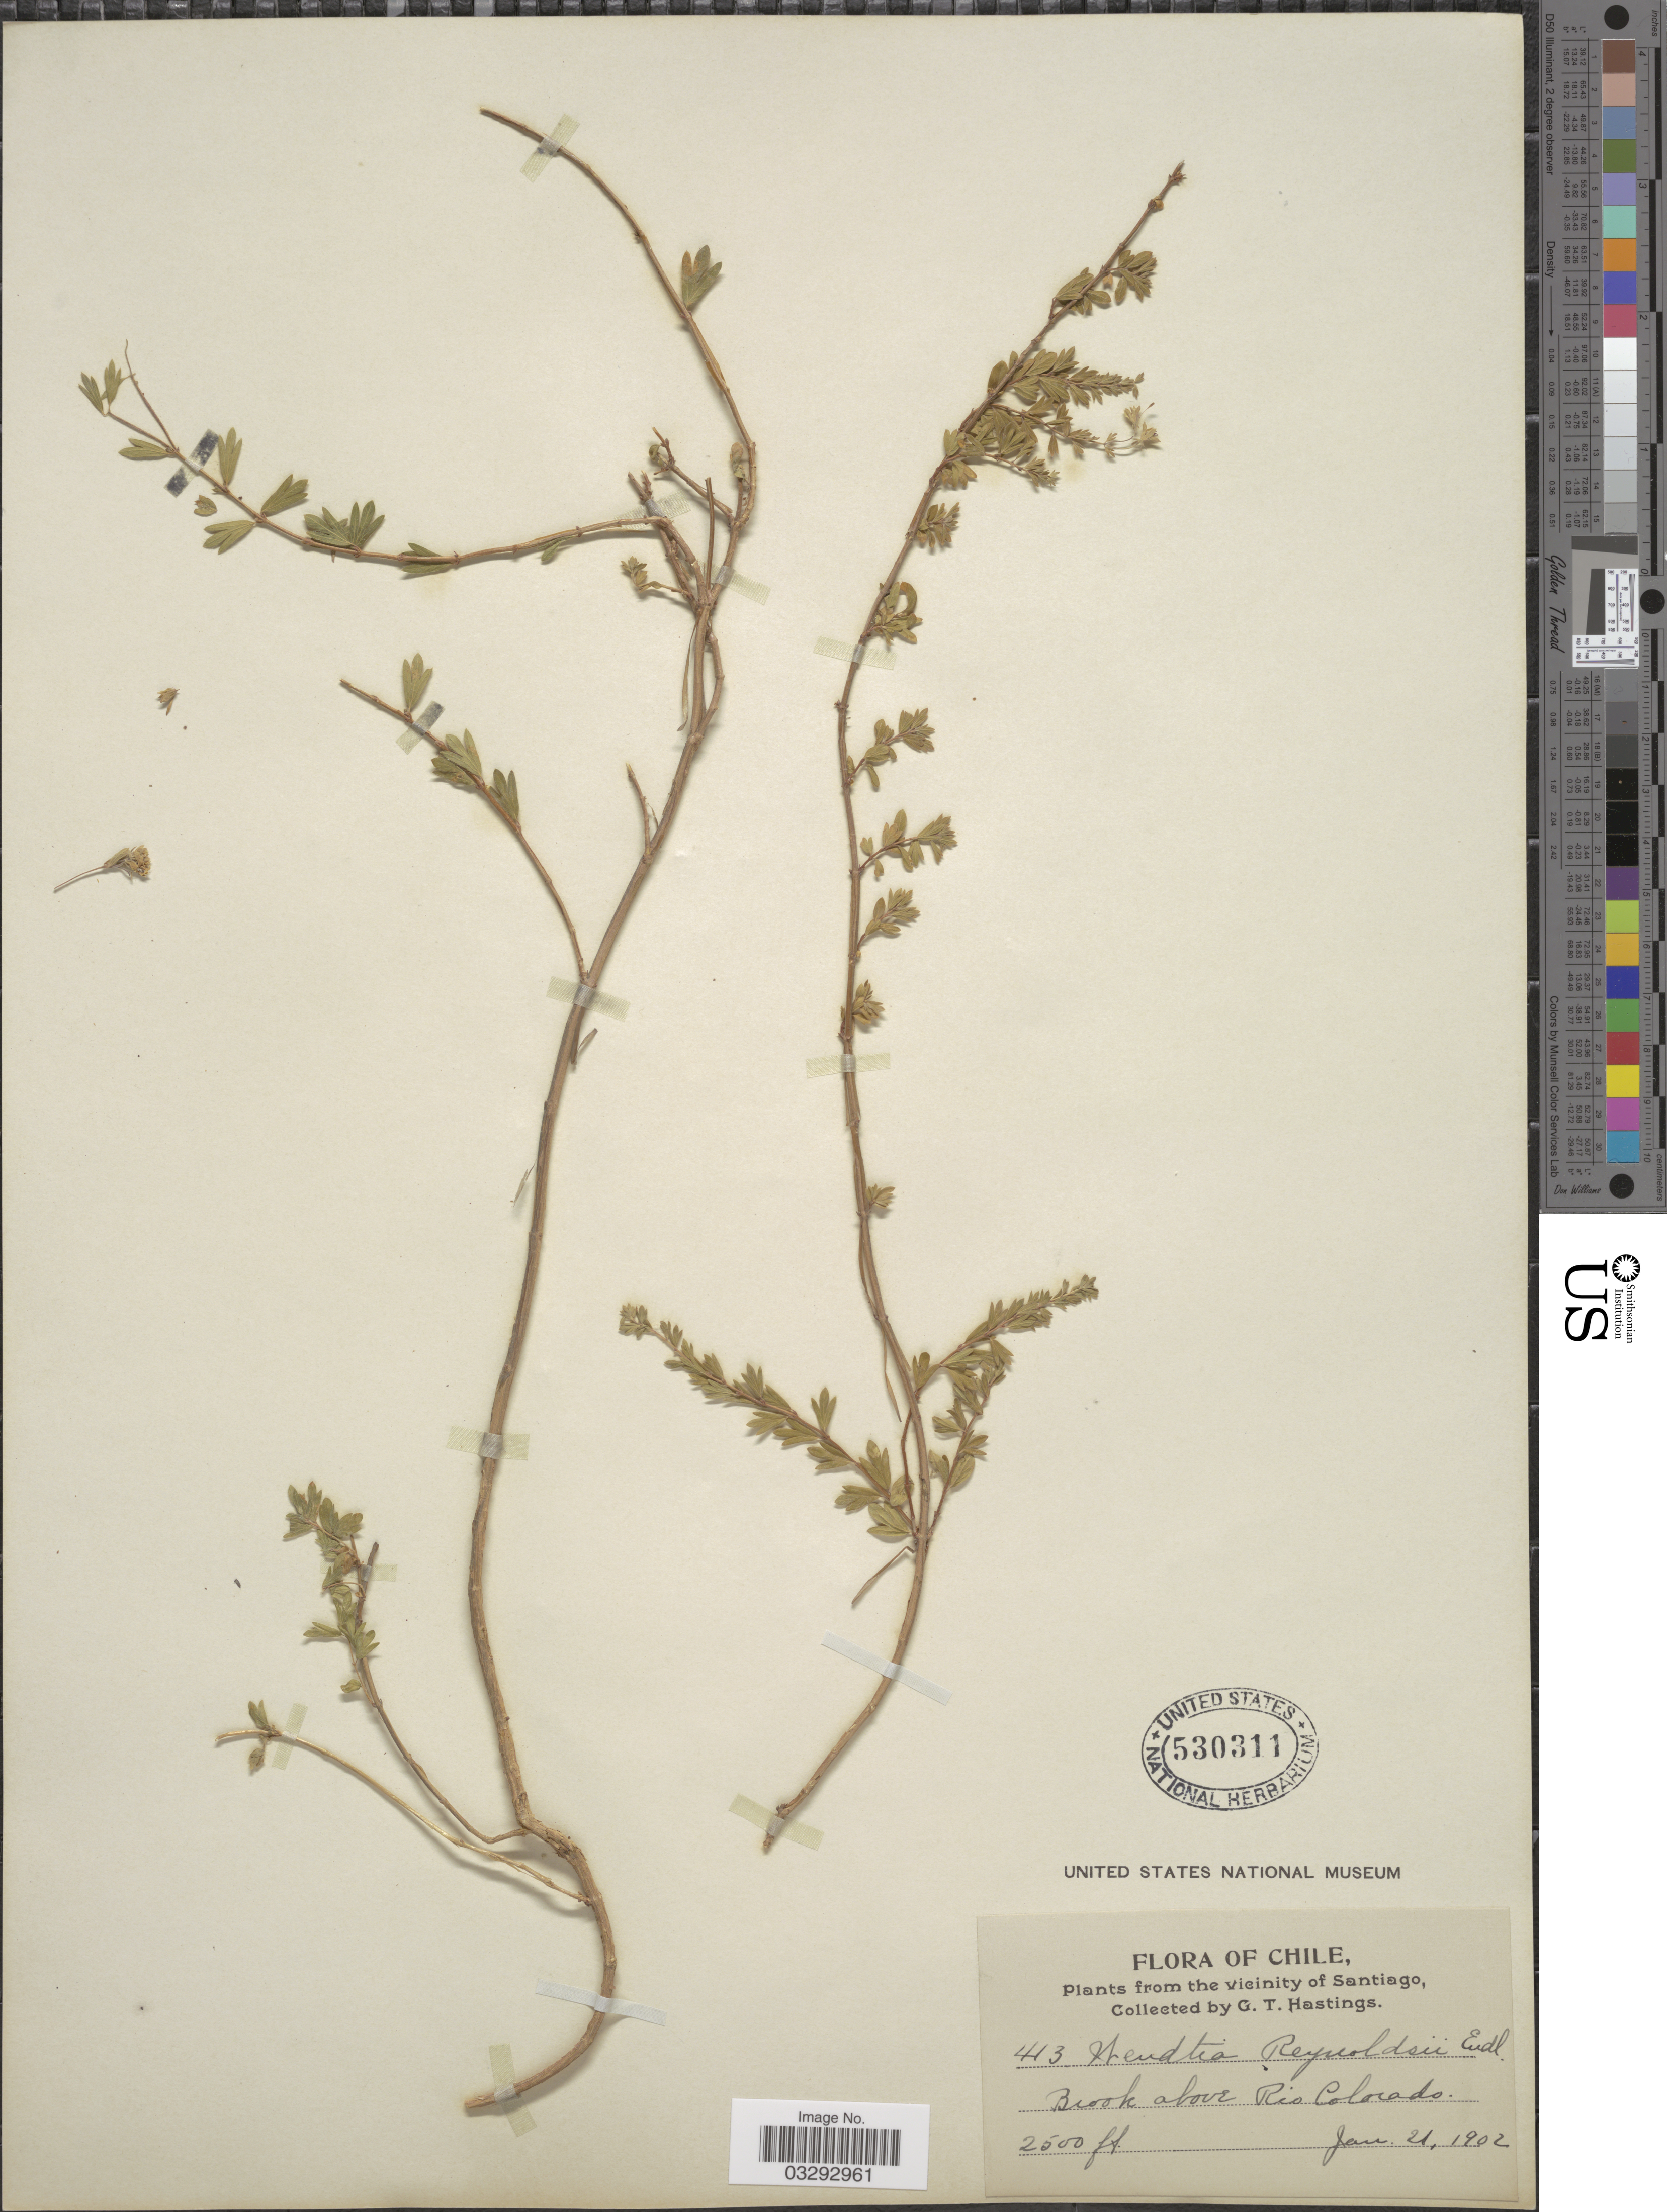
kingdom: Plantae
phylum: Tracheophyta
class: Magnoliopsida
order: Geraniales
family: Vivianiaceae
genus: Wendtia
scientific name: Wendtia gracilis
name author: Meyen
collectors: G. Hastings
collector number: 413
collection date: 1902-01-21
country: Chile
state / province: Región Metropolitana (RM)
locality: Vicinity of Santiago, Brook above Rio Colorado.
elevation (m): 762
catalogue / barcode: US 530311